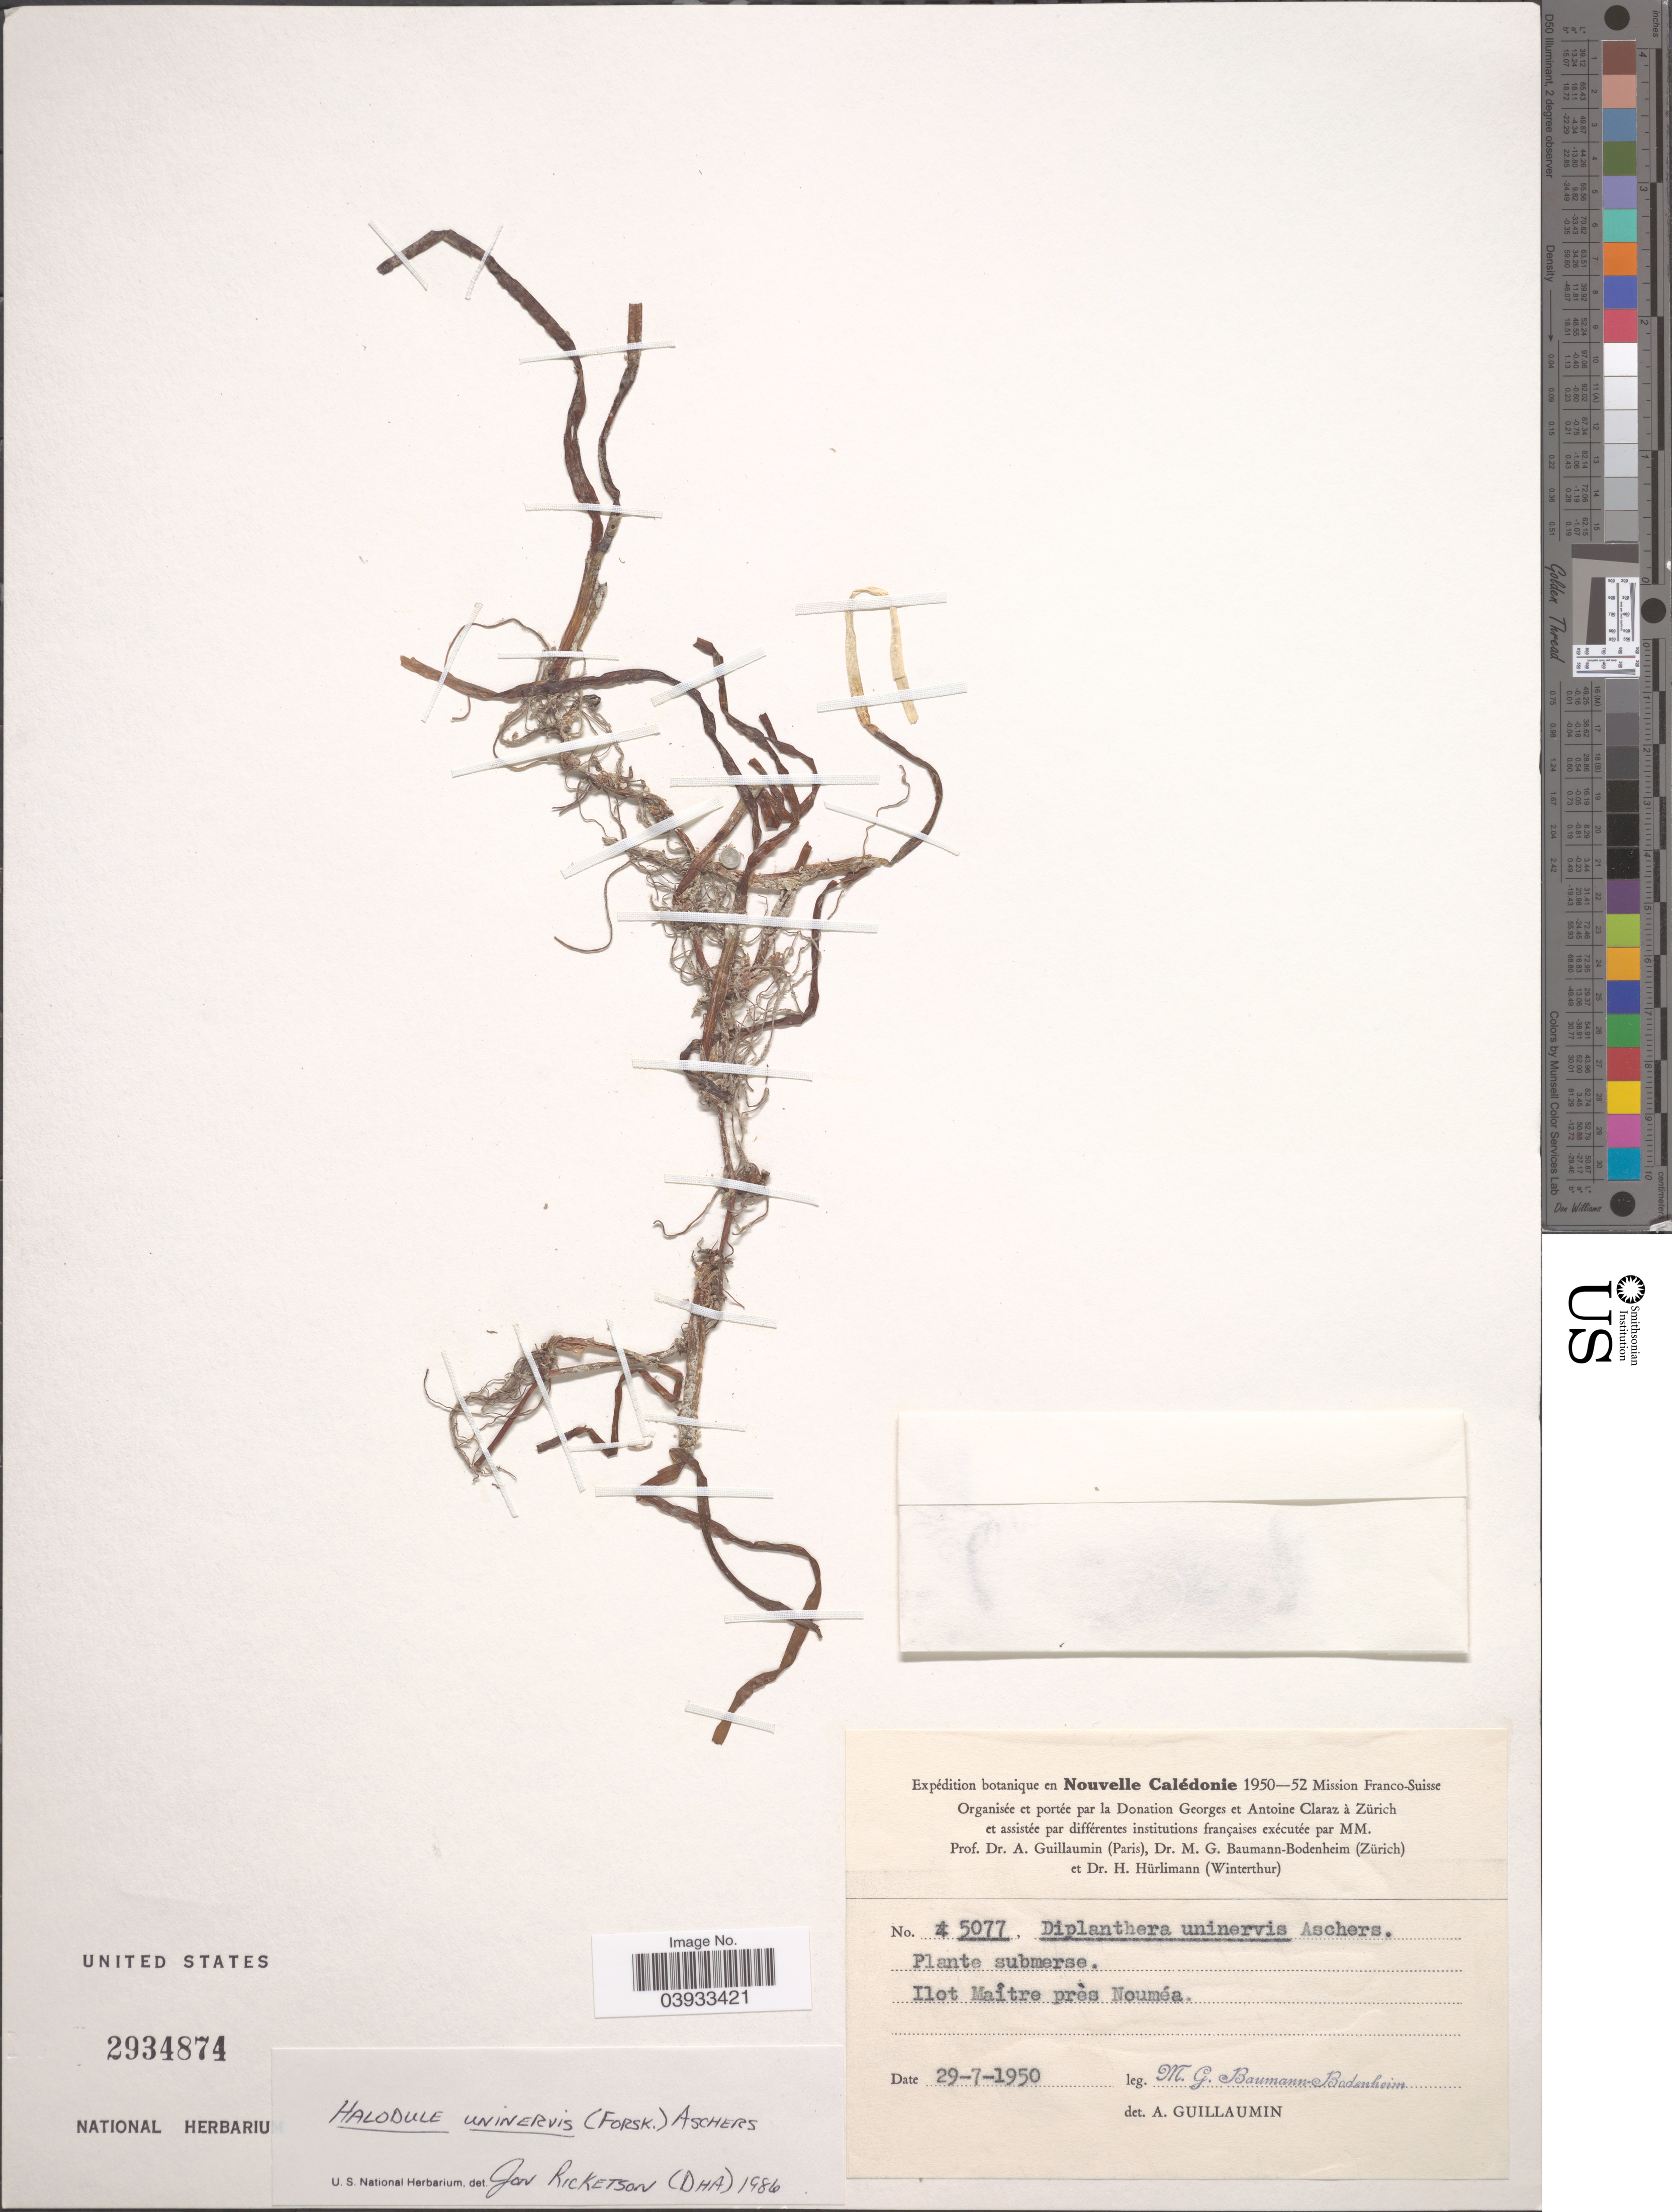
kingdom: Plantae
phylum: Tracheophyta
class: Liliopsida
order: Alismatales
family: Cymodoceaceae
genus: Halodule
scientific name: Halodule uninervis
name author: (Forssk.) Asch.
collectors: M. G. Baumann-Bodenheim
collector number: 5077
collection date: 1950-07-29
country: New Caledonia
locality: Nouvelle Calédonie. Ilot Maître près Nouméa.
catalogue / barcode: US 2934874